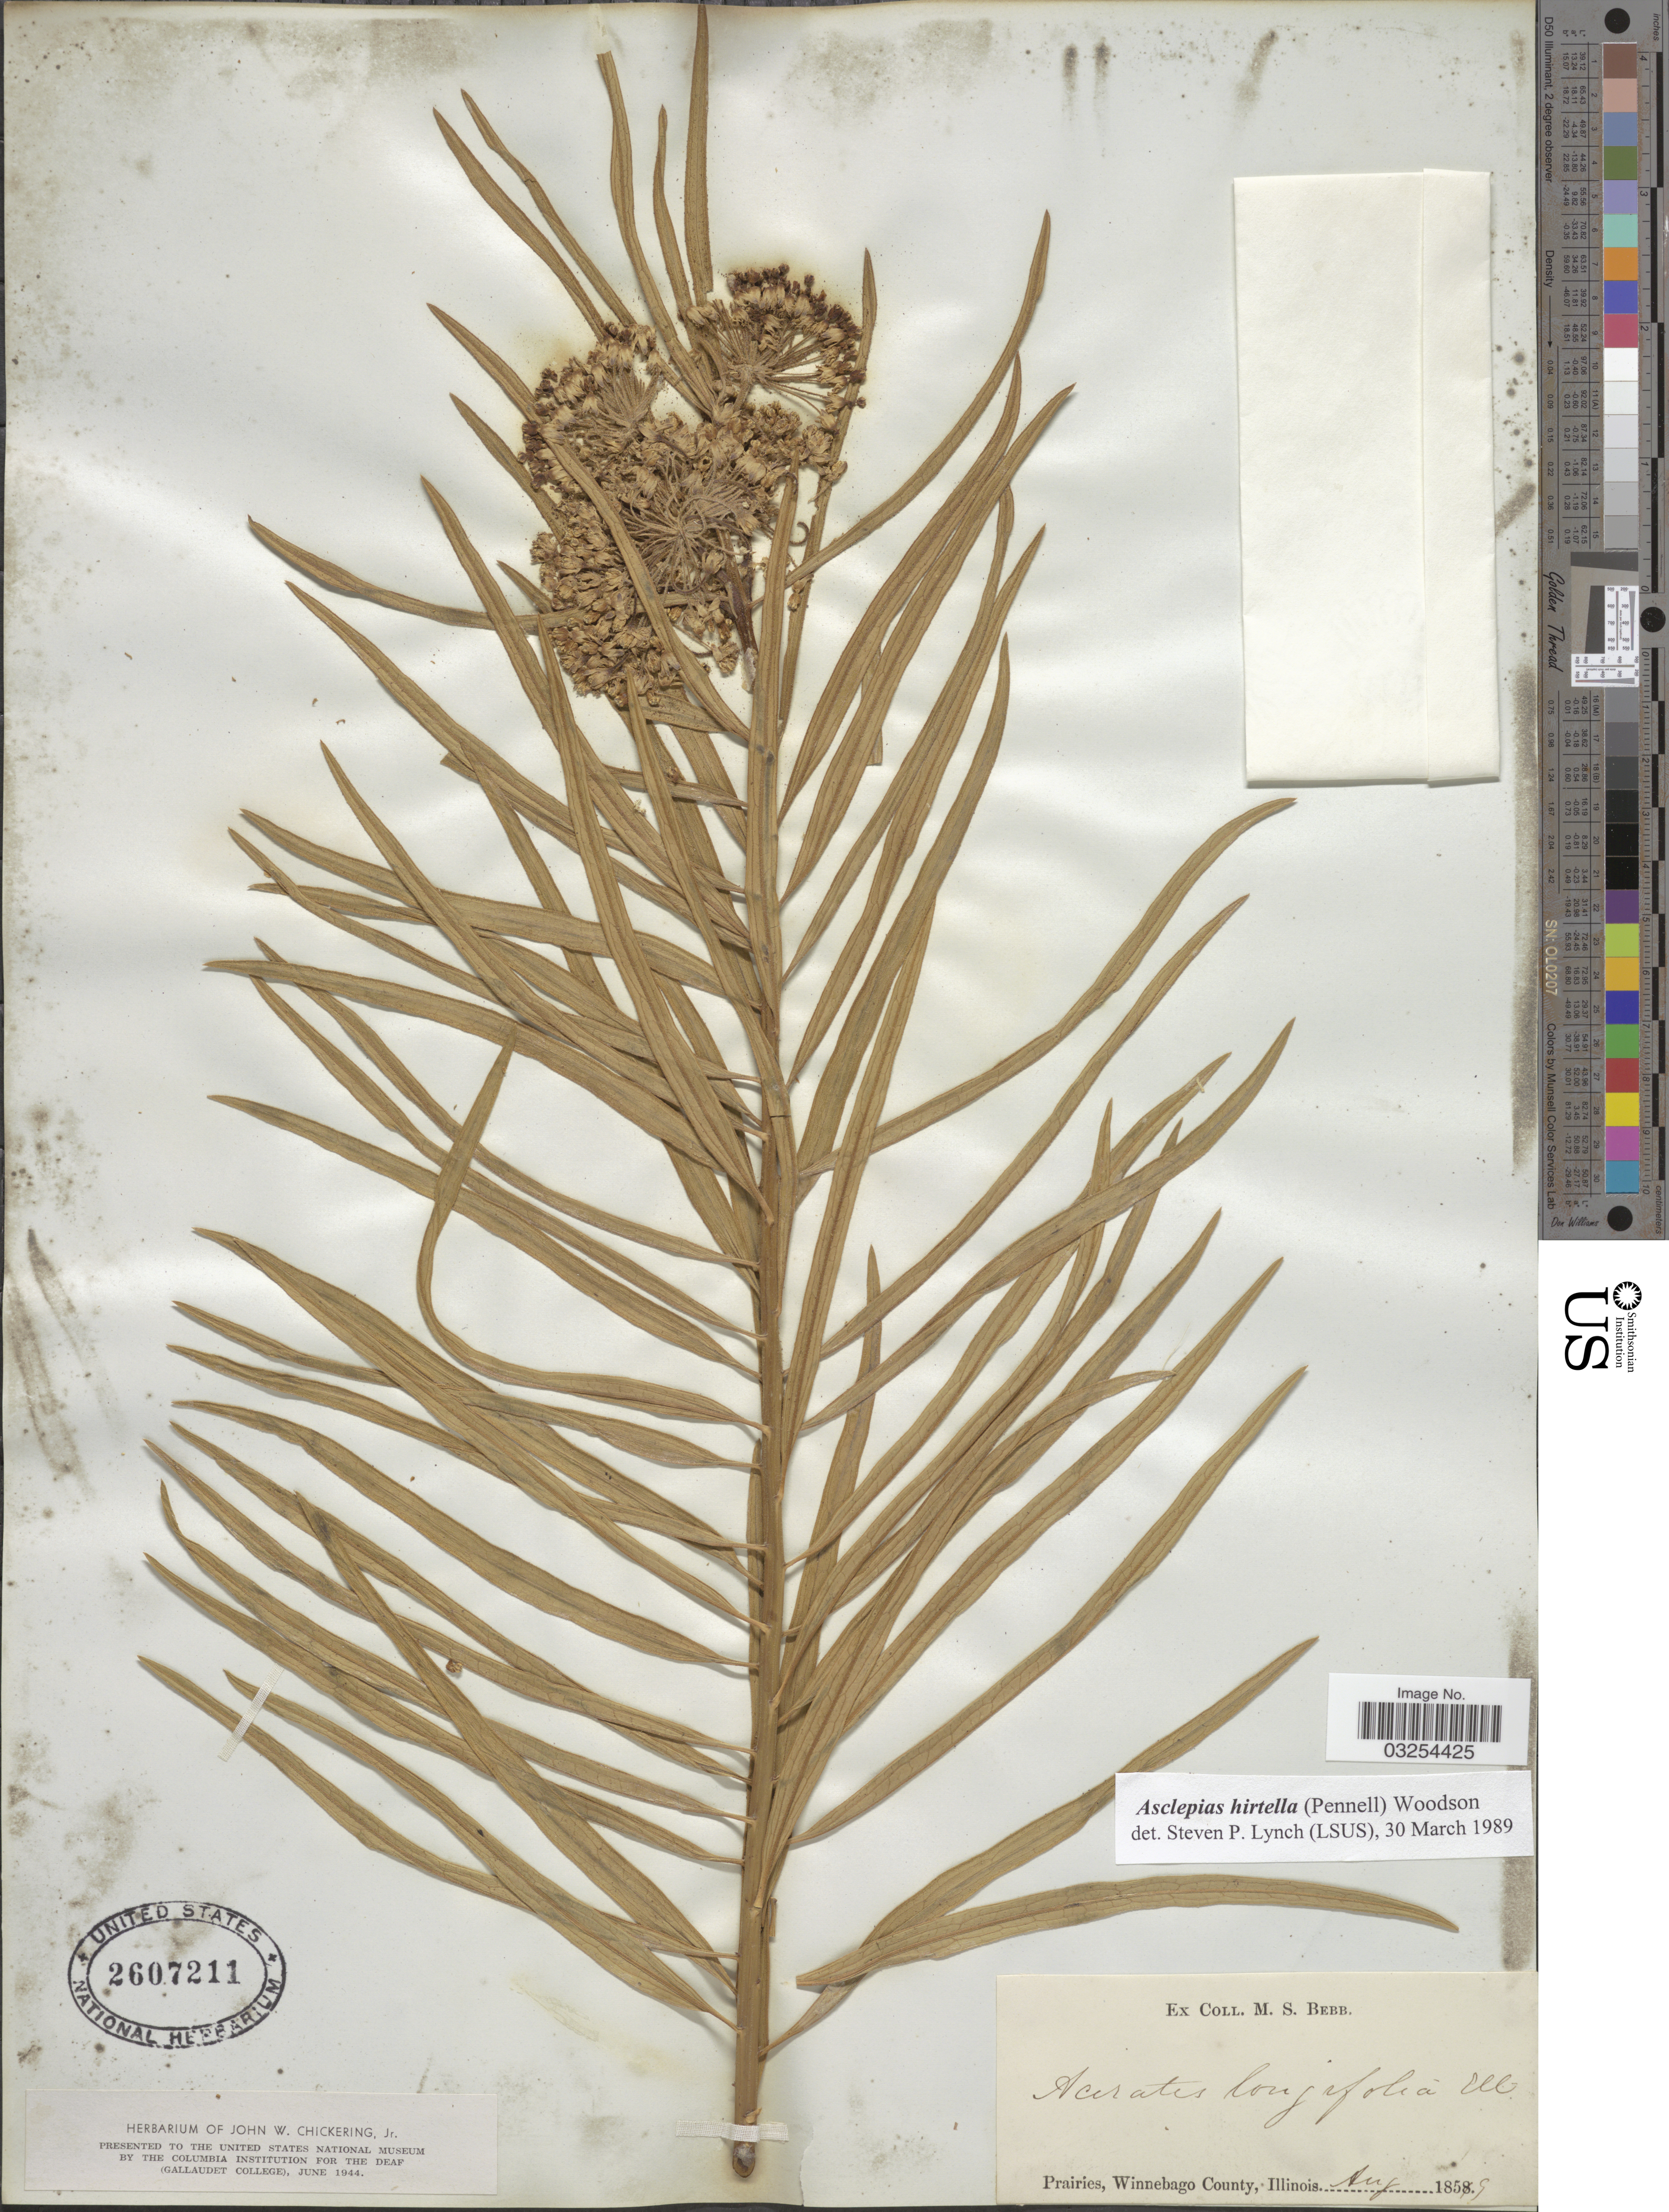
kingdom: Plantae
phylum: Tracheophyta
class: Magnoliopsida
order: Gentianales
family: Apocynaceae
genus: Asclepias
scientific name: Asclepias hirtella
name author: (Pennell) Woodson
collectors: M. Bebb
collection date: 1859-08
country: United States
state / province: Illinois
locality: Prairies, Winnebago County.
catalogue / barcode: US 2607211